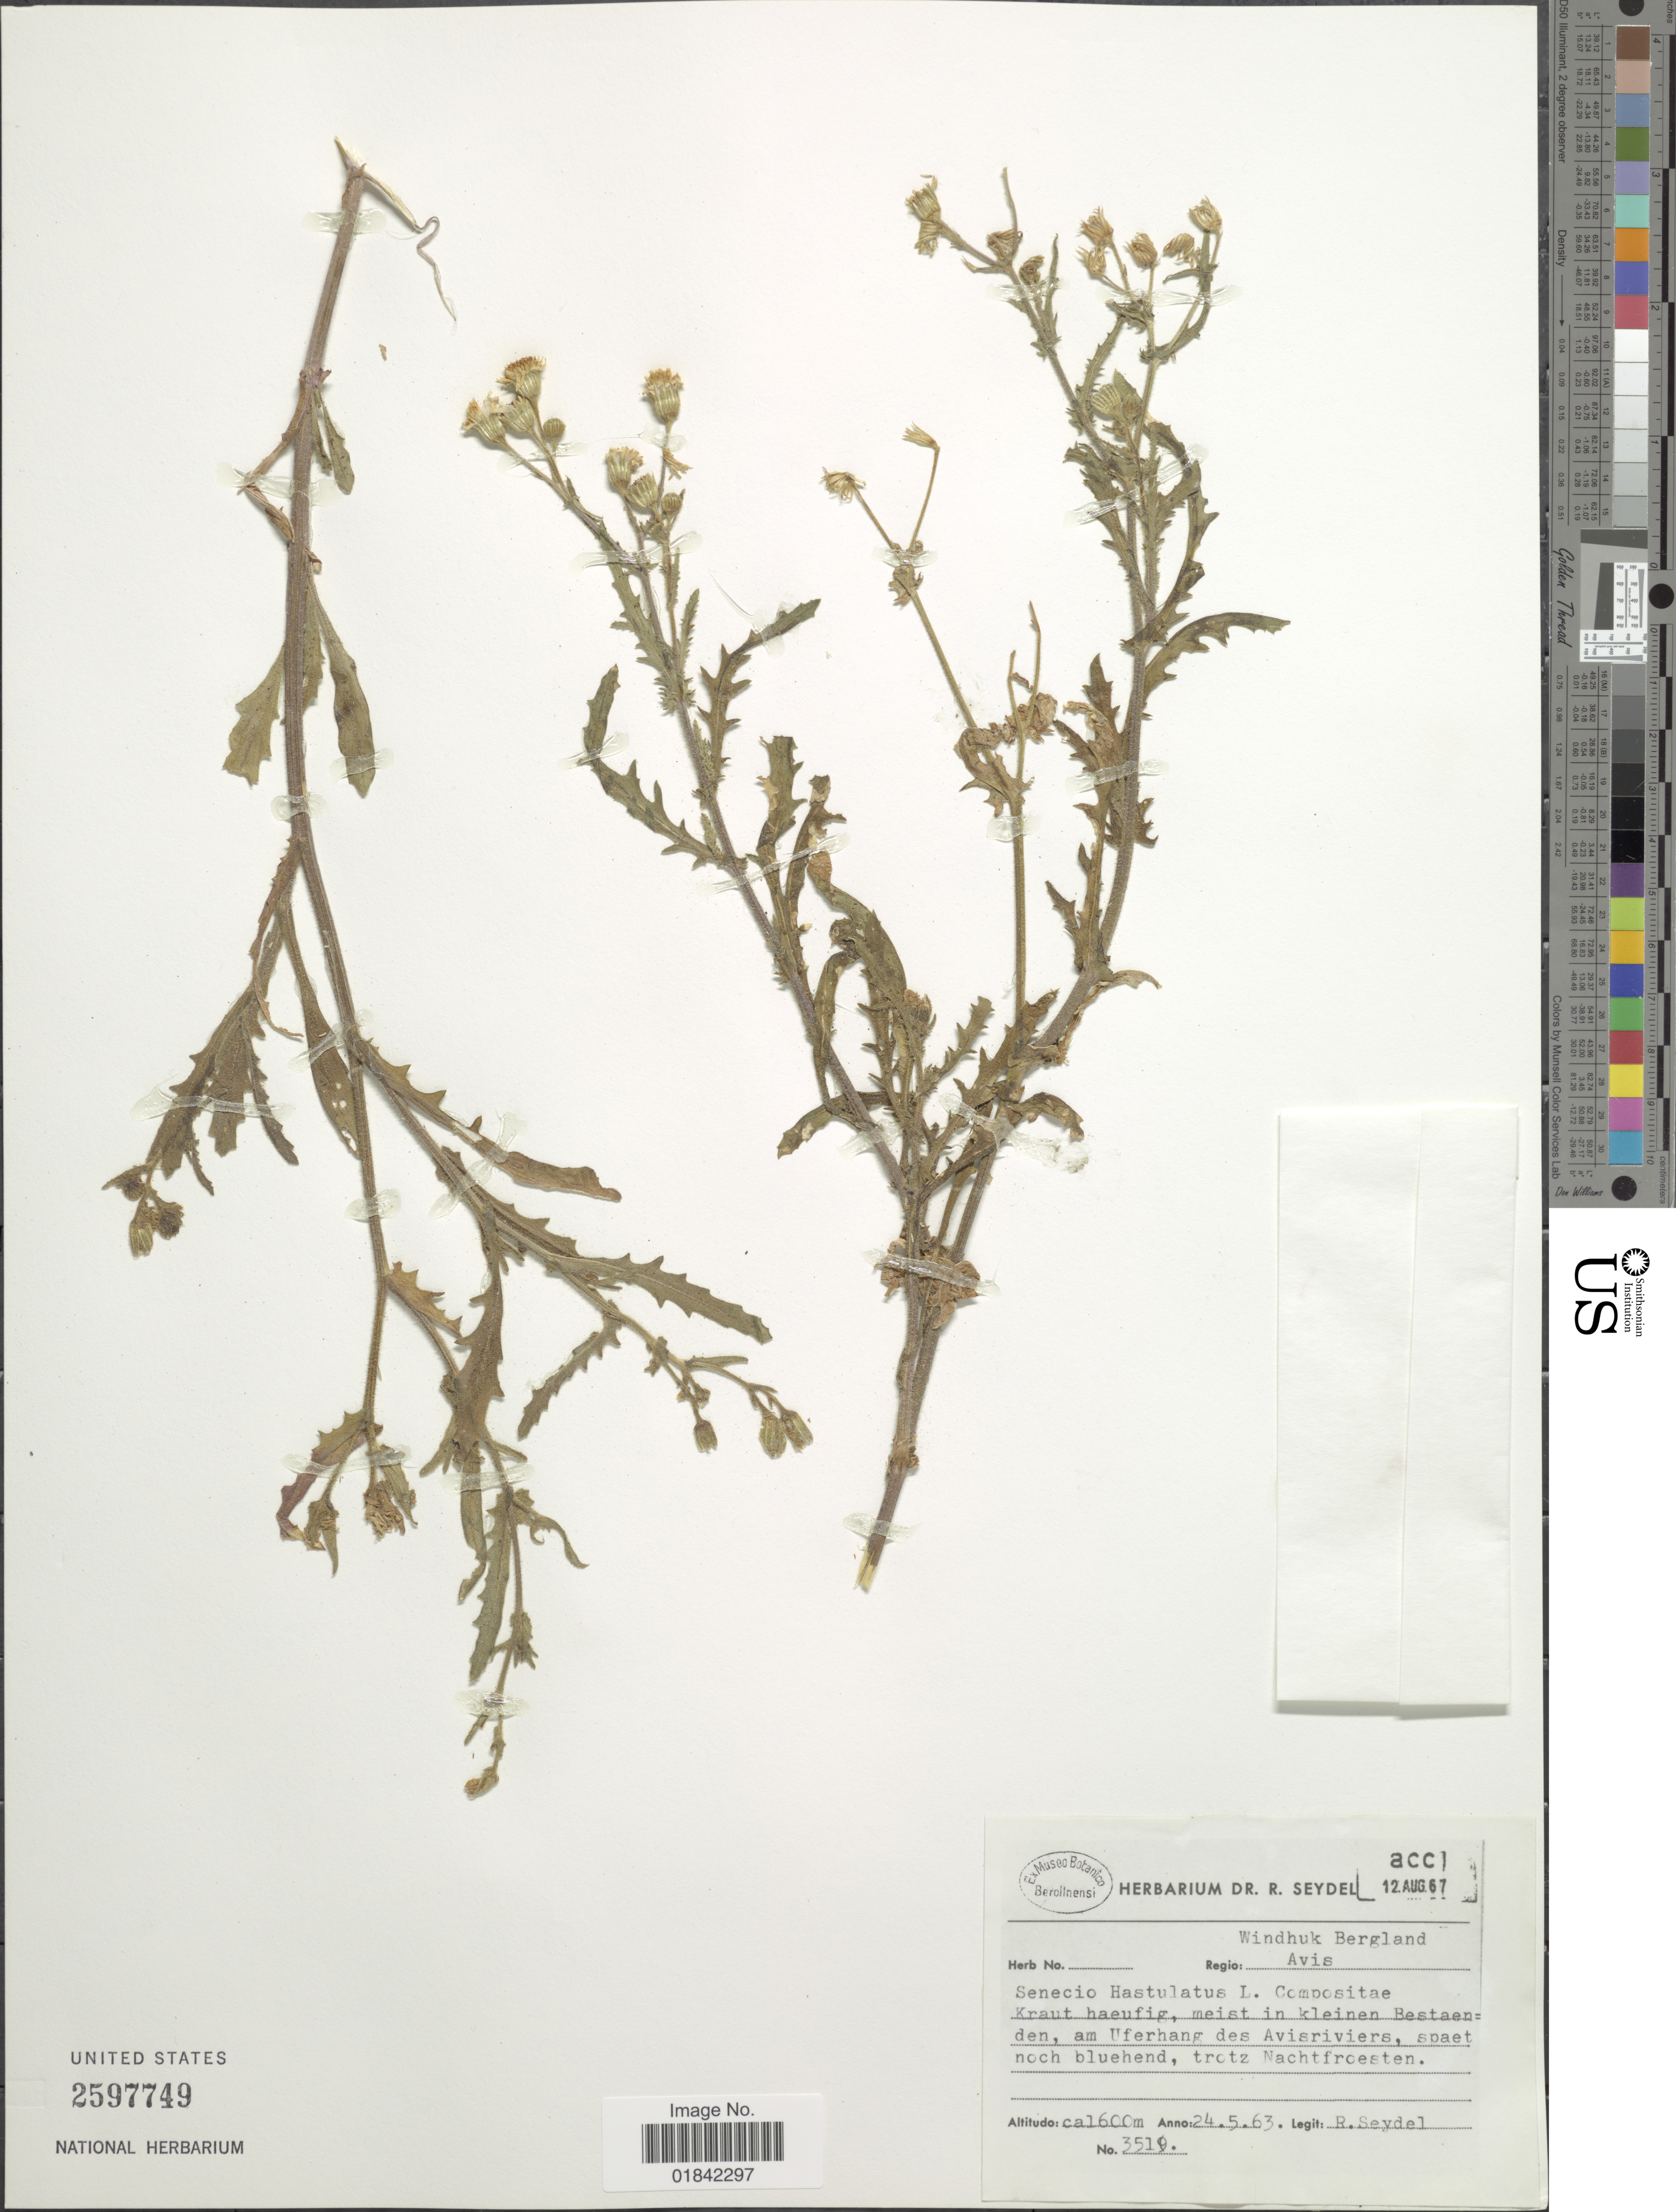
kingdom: Plantae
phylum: Tracheophyta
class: Magnoliopsida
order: Asterales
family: Asteraceae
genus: Senecio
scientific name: Senecio hastatus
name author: (L.) Hook. f.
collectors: R. Seydel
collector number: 3519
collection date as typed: Transcribed d/m/y: 24/5/63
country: Namibia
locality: Windhuk Bergland Avis, am Uferhang des Avisriviers, spaet noch bluehend, trotz Nachtfroesten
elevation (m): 1600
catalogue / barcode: US 2597749